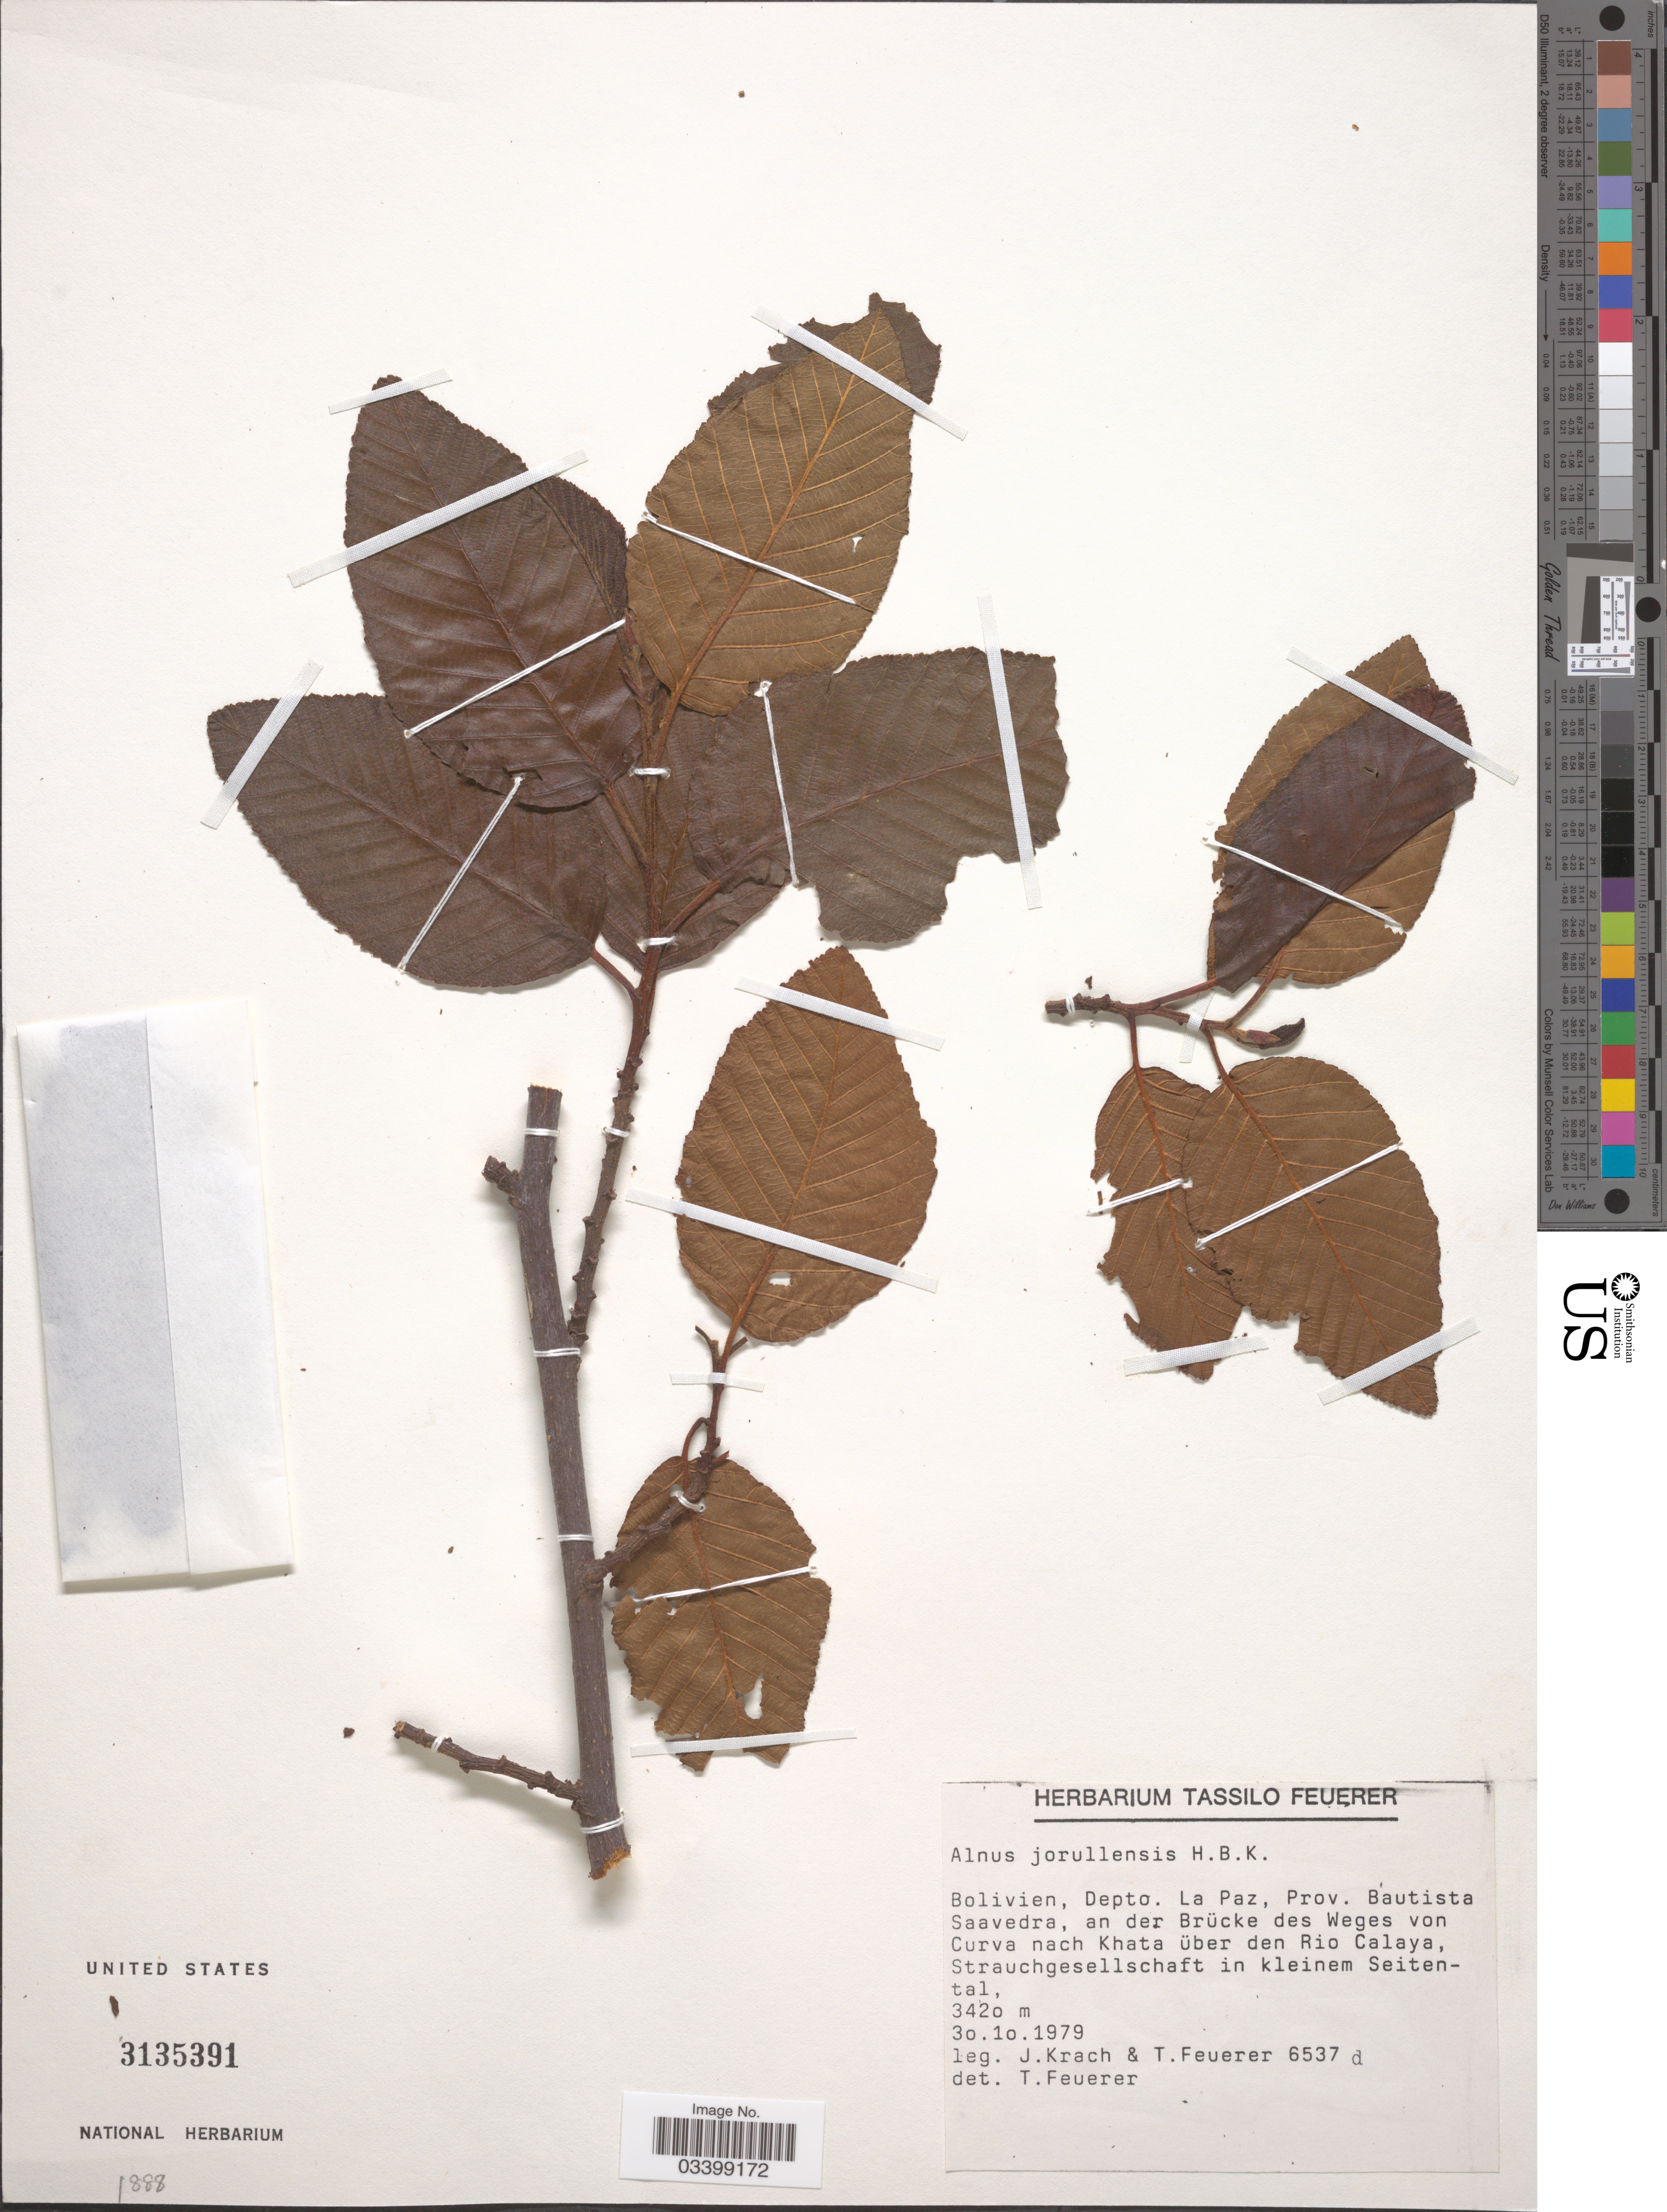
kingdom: Plantae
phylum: Tracheophyta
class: Magnoliopsida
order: Fagales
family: Betulaceae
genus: Alnus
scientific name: Alnus acuminata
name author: Kunth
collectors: J. Krach & T. Feuerer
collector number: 6537 d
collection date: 1979-10-30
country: Bolivia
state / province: La Paz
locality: Depto. La Paz, Prov. Bautista Saavedra, an der Brücke des Weges von Curva nach Khata über den Rio Calaya, Strauchgesellschaft in kleinem Seitental.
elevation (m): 3420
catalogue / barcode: US 3135391